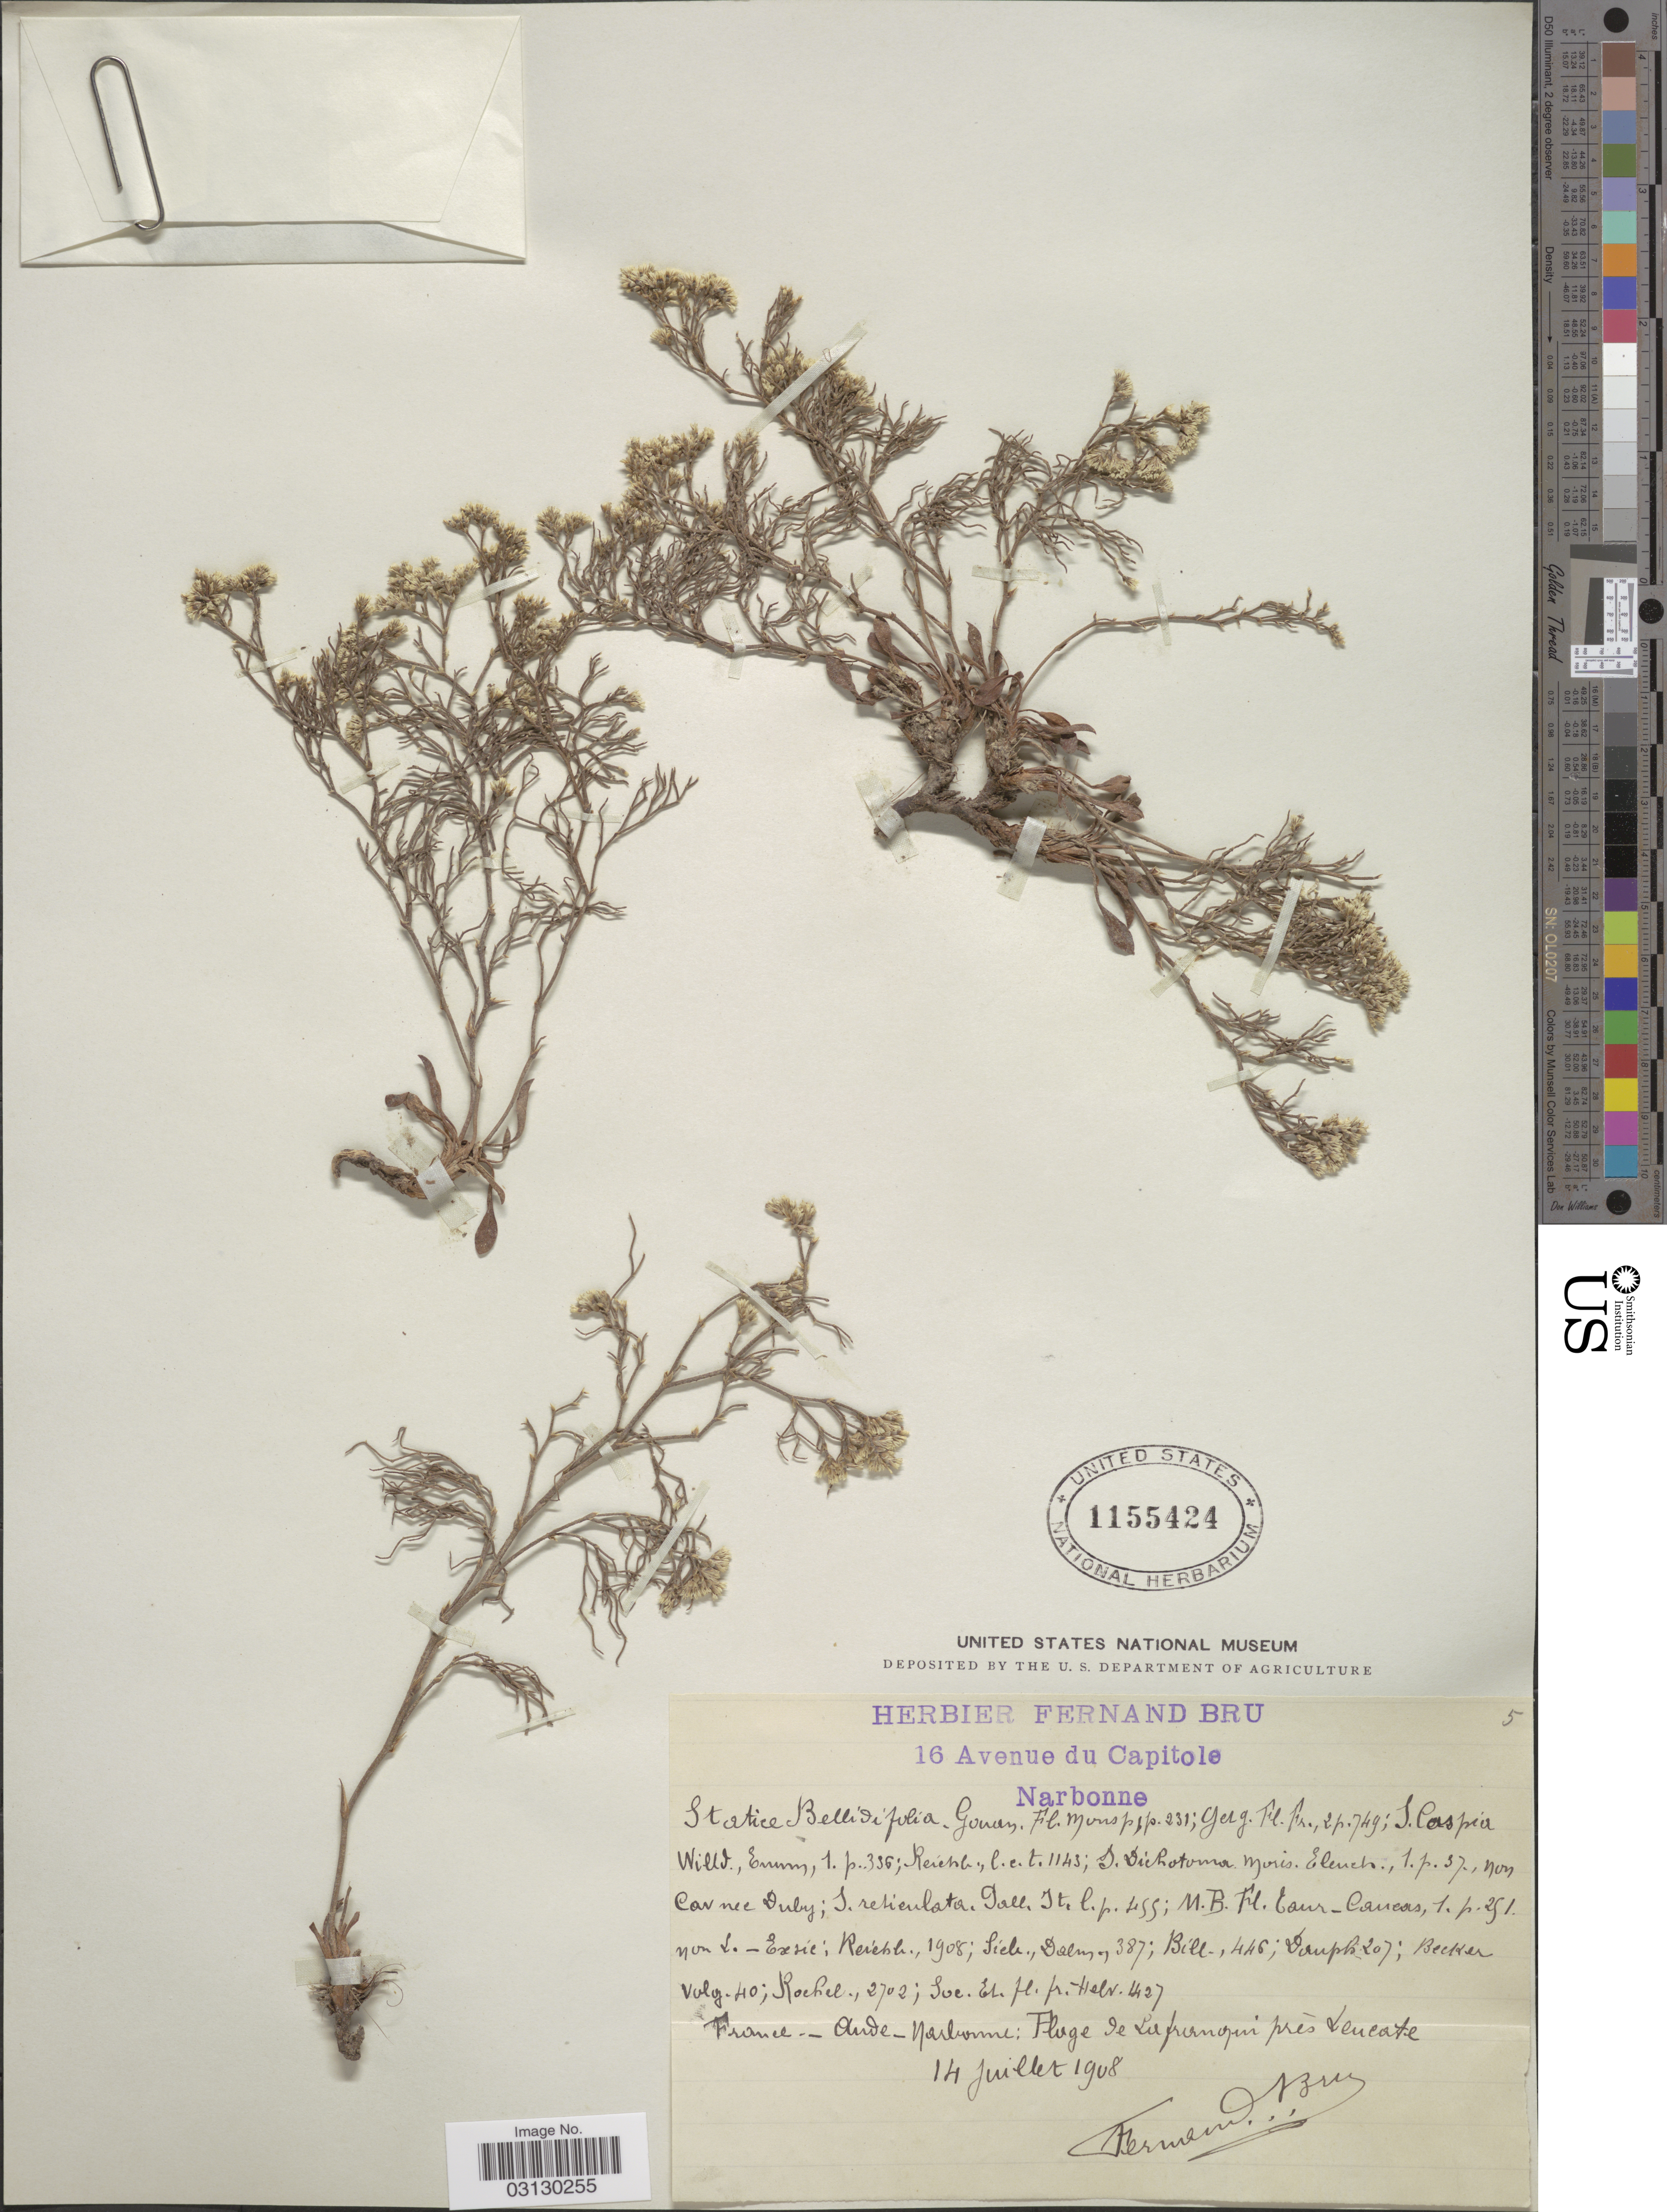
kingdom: Plantae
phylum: Tracheophyta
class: Magnoliopsida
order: Caryophyllales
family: Plumbaginaceae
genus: Limonium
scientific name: Limonium bellidifolium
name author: (Gouan) Dumort.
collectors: F. Bru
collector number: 5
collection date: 1908-07-14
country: France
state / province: Occitanie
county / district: Aude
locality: Aude-Narbonne: Plage de La Franqui près Leucate.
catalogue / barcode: US 1155424